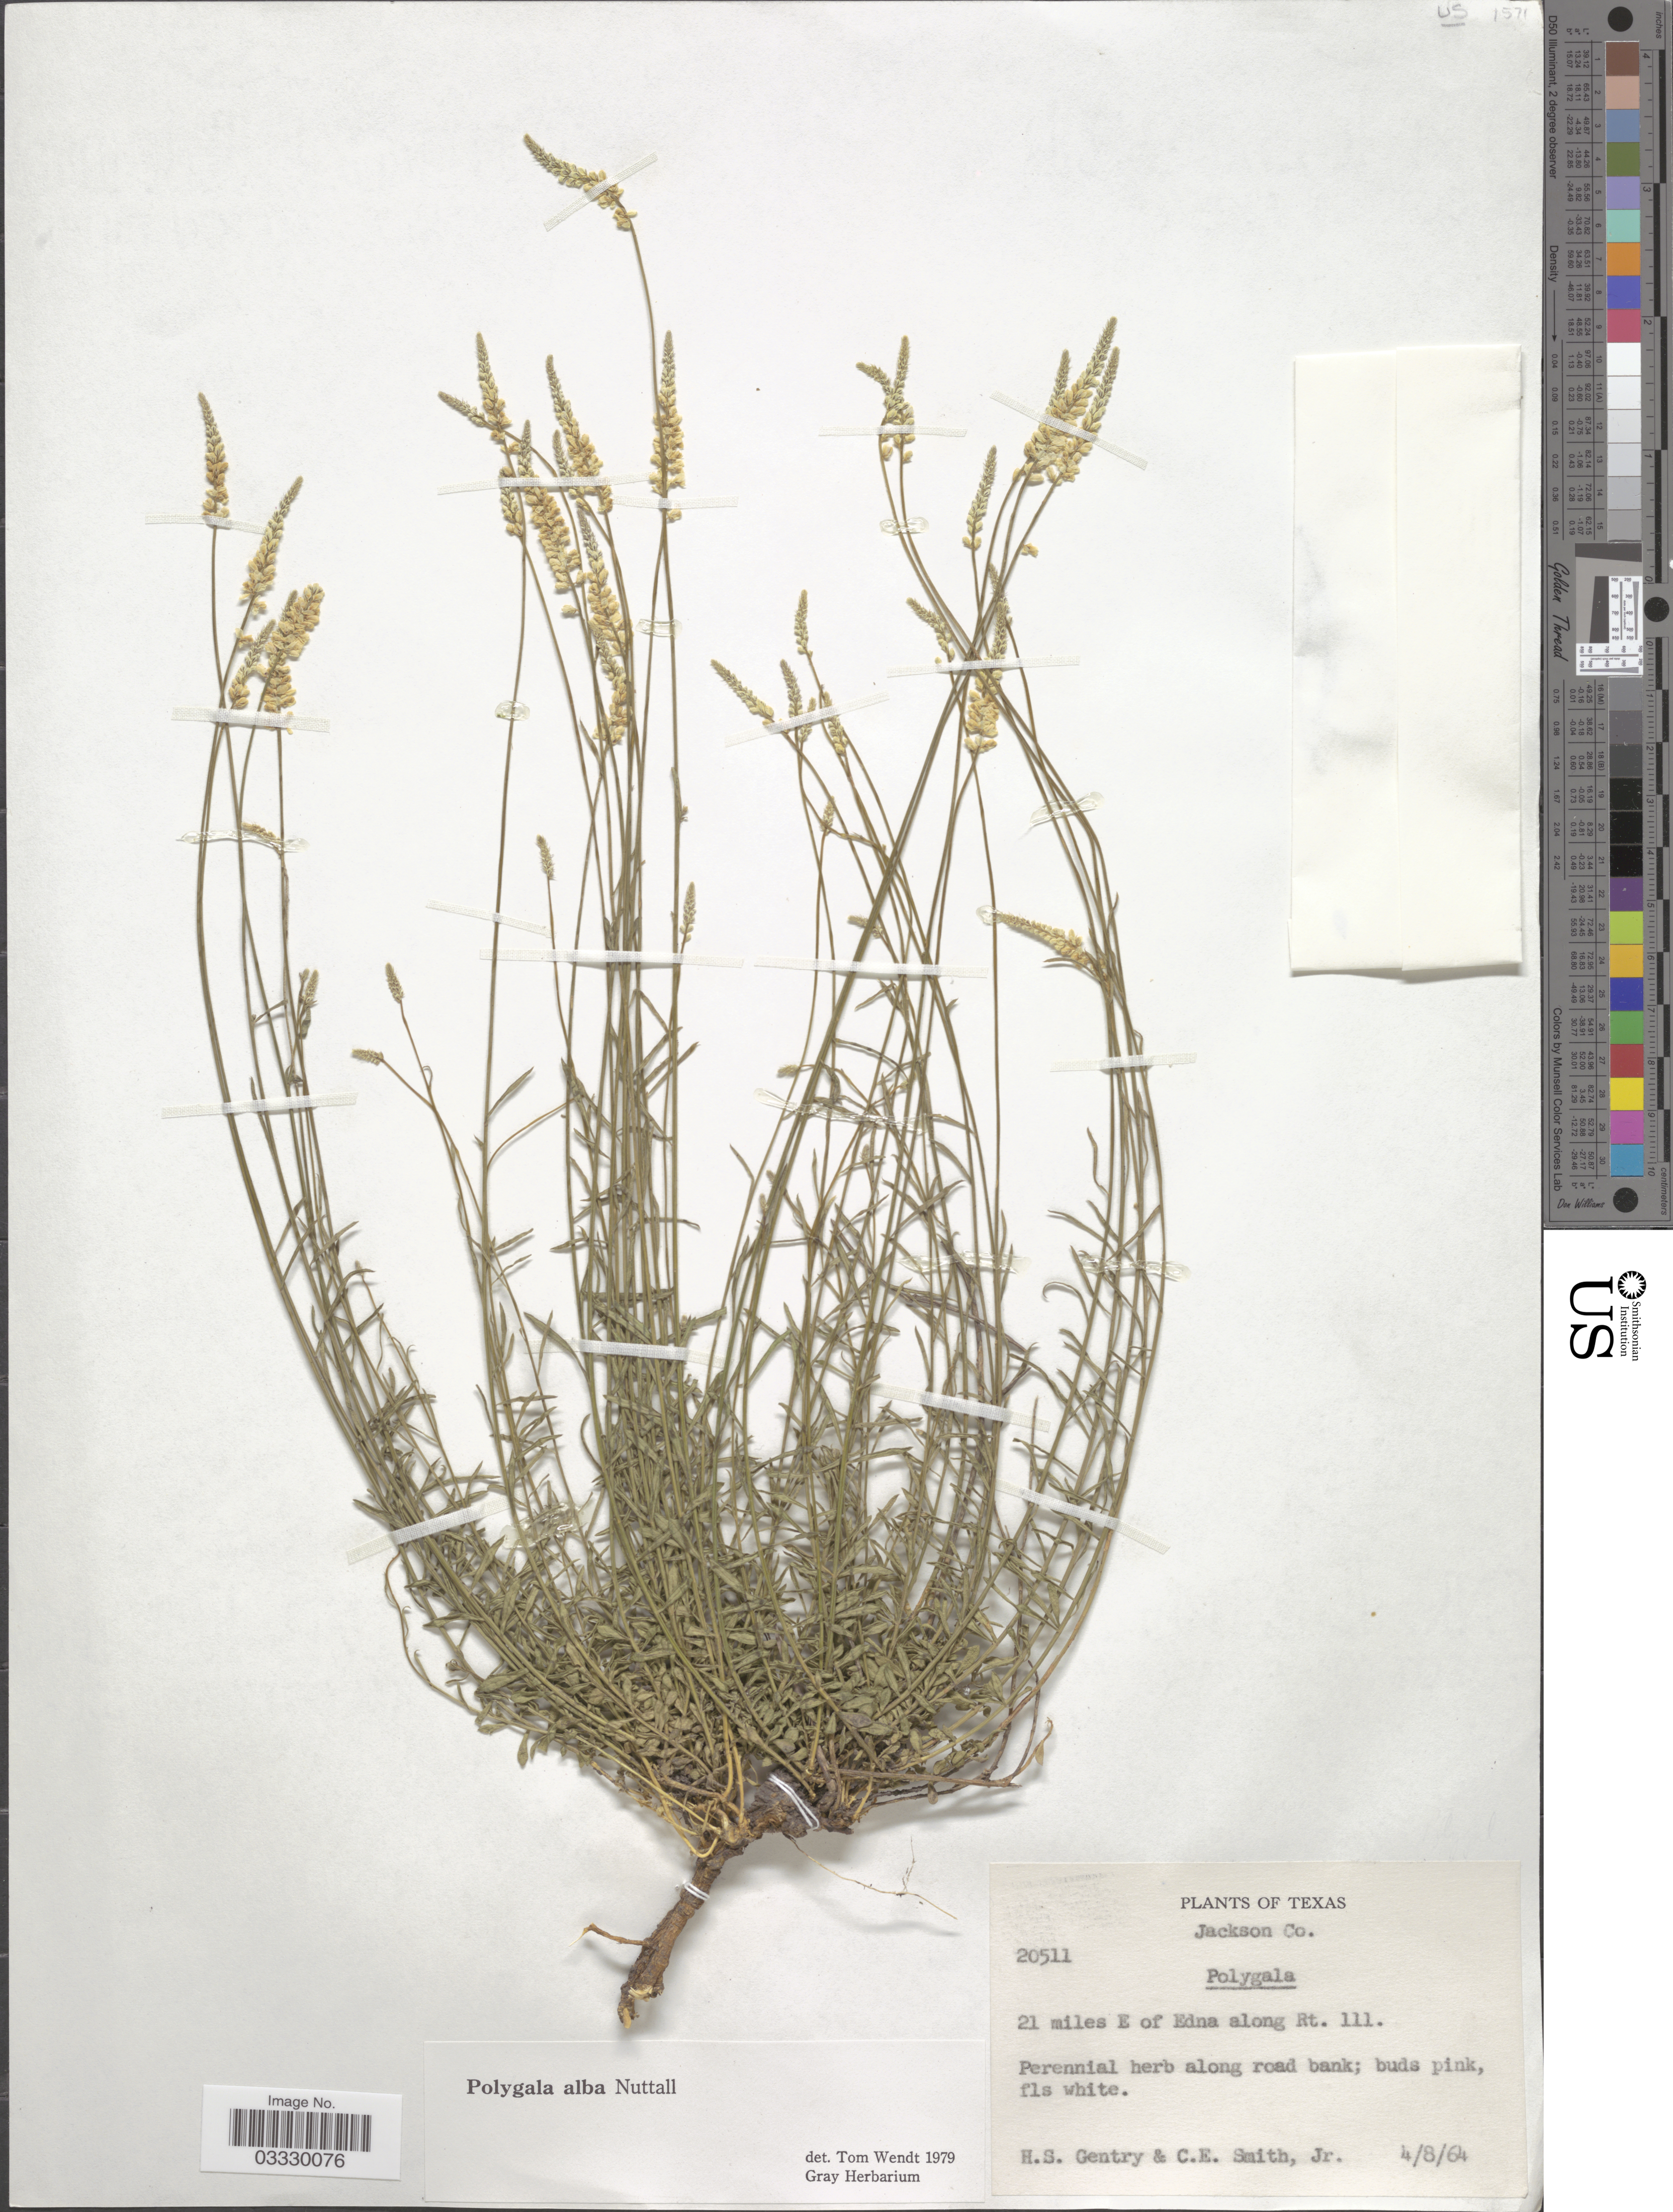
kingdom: Plantae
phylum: Tracheophyta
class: Magnoliopsida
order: Fabales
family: Polygalaceae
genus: Polygala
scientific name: Polygala alba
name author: Nutt.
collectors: H. S. Gentry & C. E. Smith Jr.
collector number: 20511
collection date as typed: Transcribed d/m/y: 8/4/64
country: United States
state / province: Texas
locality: Jackson Co. 21 miles E of Edna along Rt. 111.